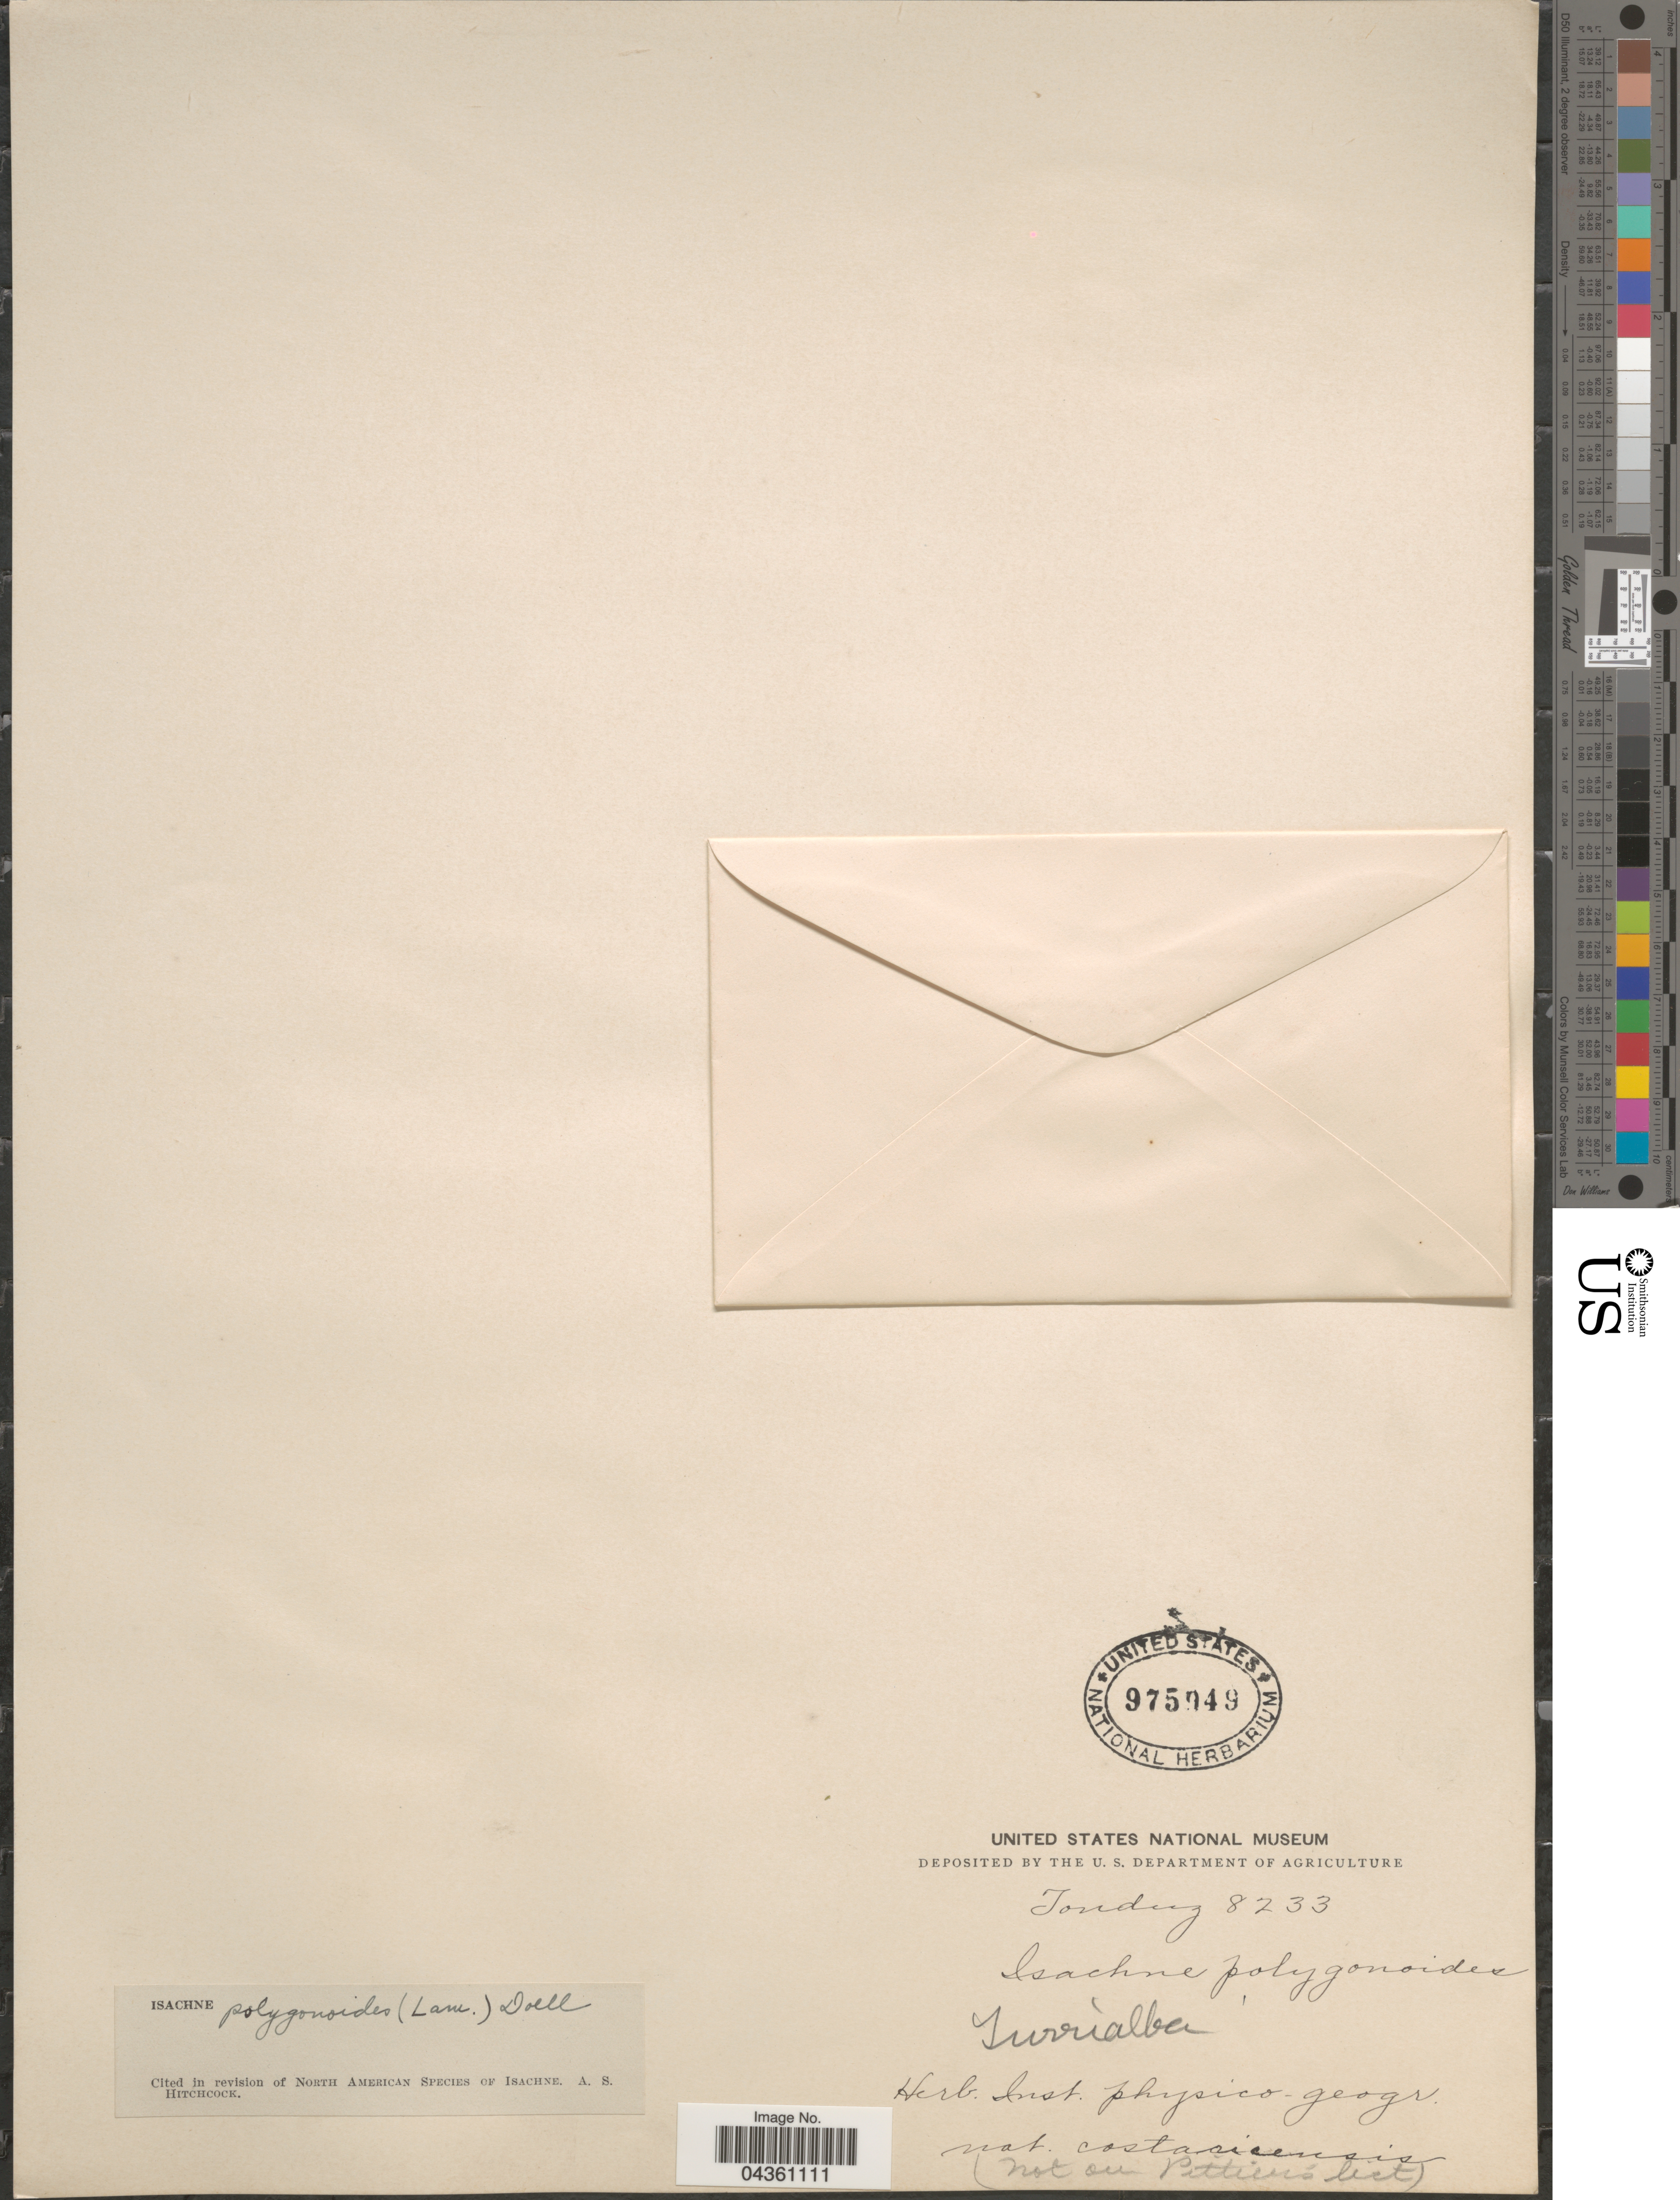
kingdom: Plantae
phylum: Tracheophyta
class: Liliopsida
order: Poales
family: Poaceae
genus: Isachne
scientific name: Isachne polygonoides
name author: (Lam.) Döll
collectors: Tonduz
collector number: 8233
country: Costa Rica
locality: Turrialba.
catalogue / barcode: US 975949